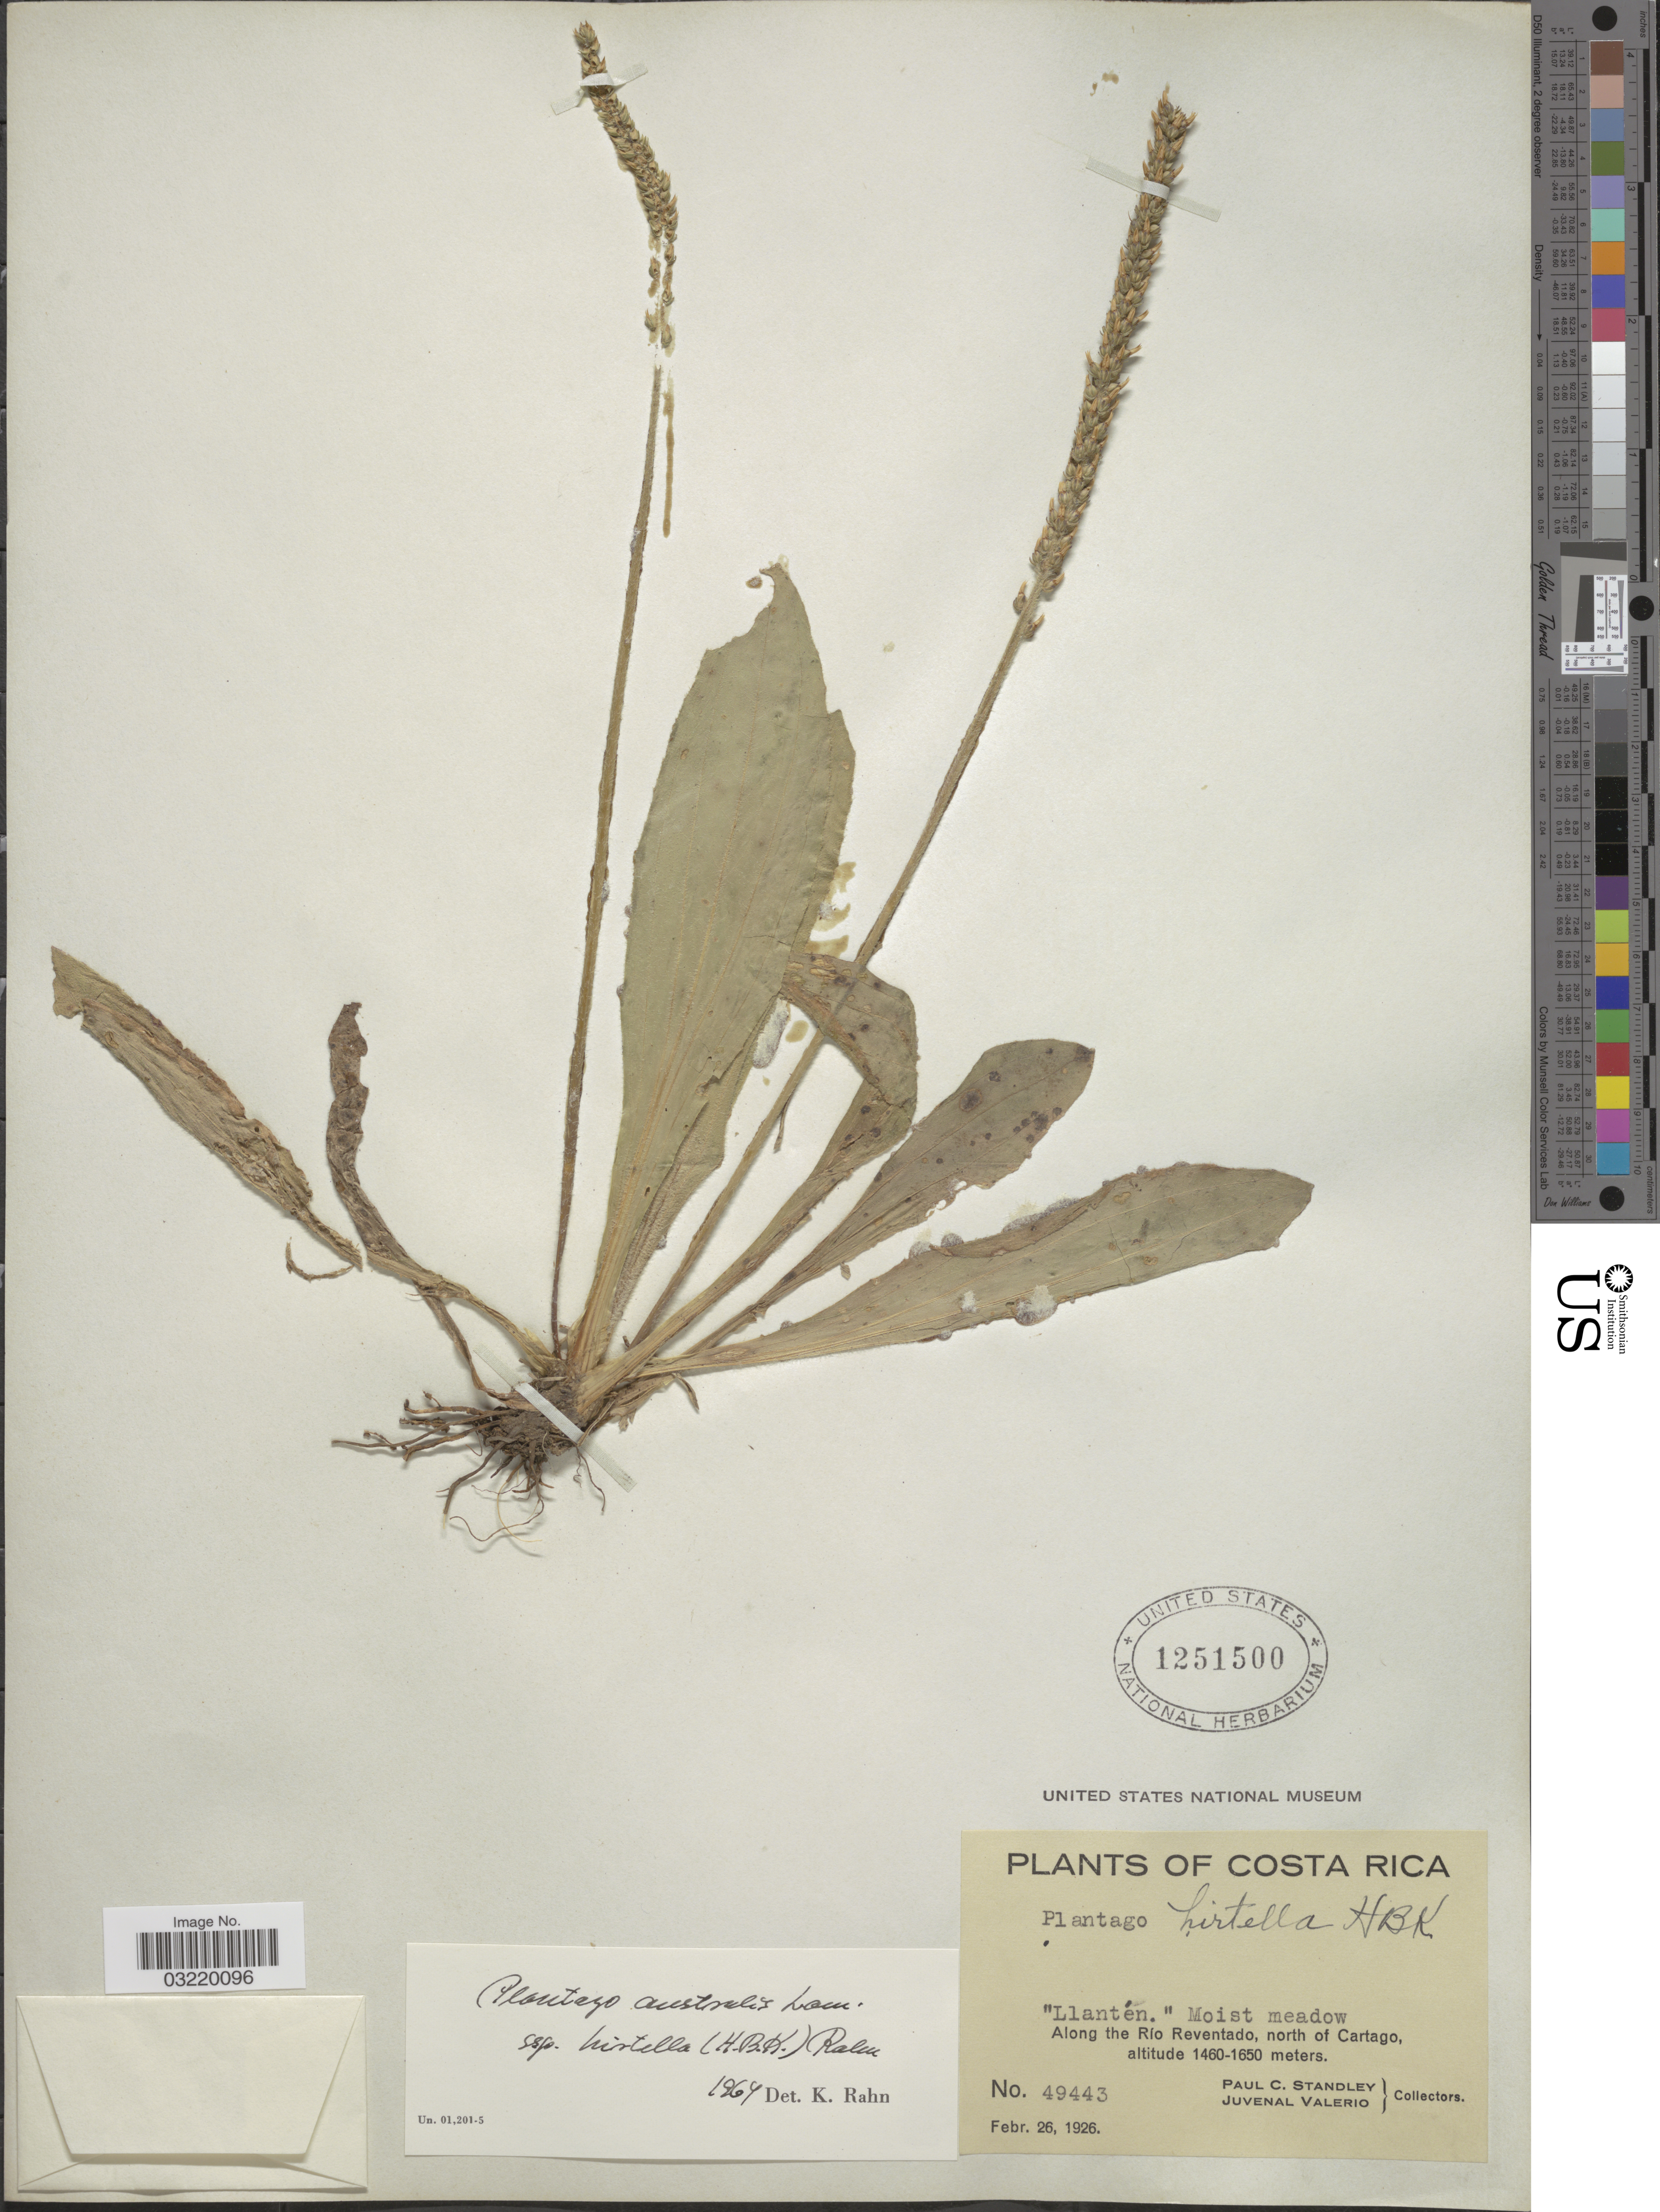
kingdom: Plantae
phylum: Tracheophyta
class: Magnoliopsida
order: Lamiales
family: Plantaginaceae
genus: Plantago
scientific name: Plantago australis subsp. hirtella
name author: (Kunth) Rahn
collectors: P. C. Standley & J. Valerio R.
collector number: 49443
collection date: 1926-02-26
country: Costa Rica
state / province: Cartago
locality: Along the Río Reventado, north of Cartago.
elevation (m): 1460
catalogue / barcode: US 1251500